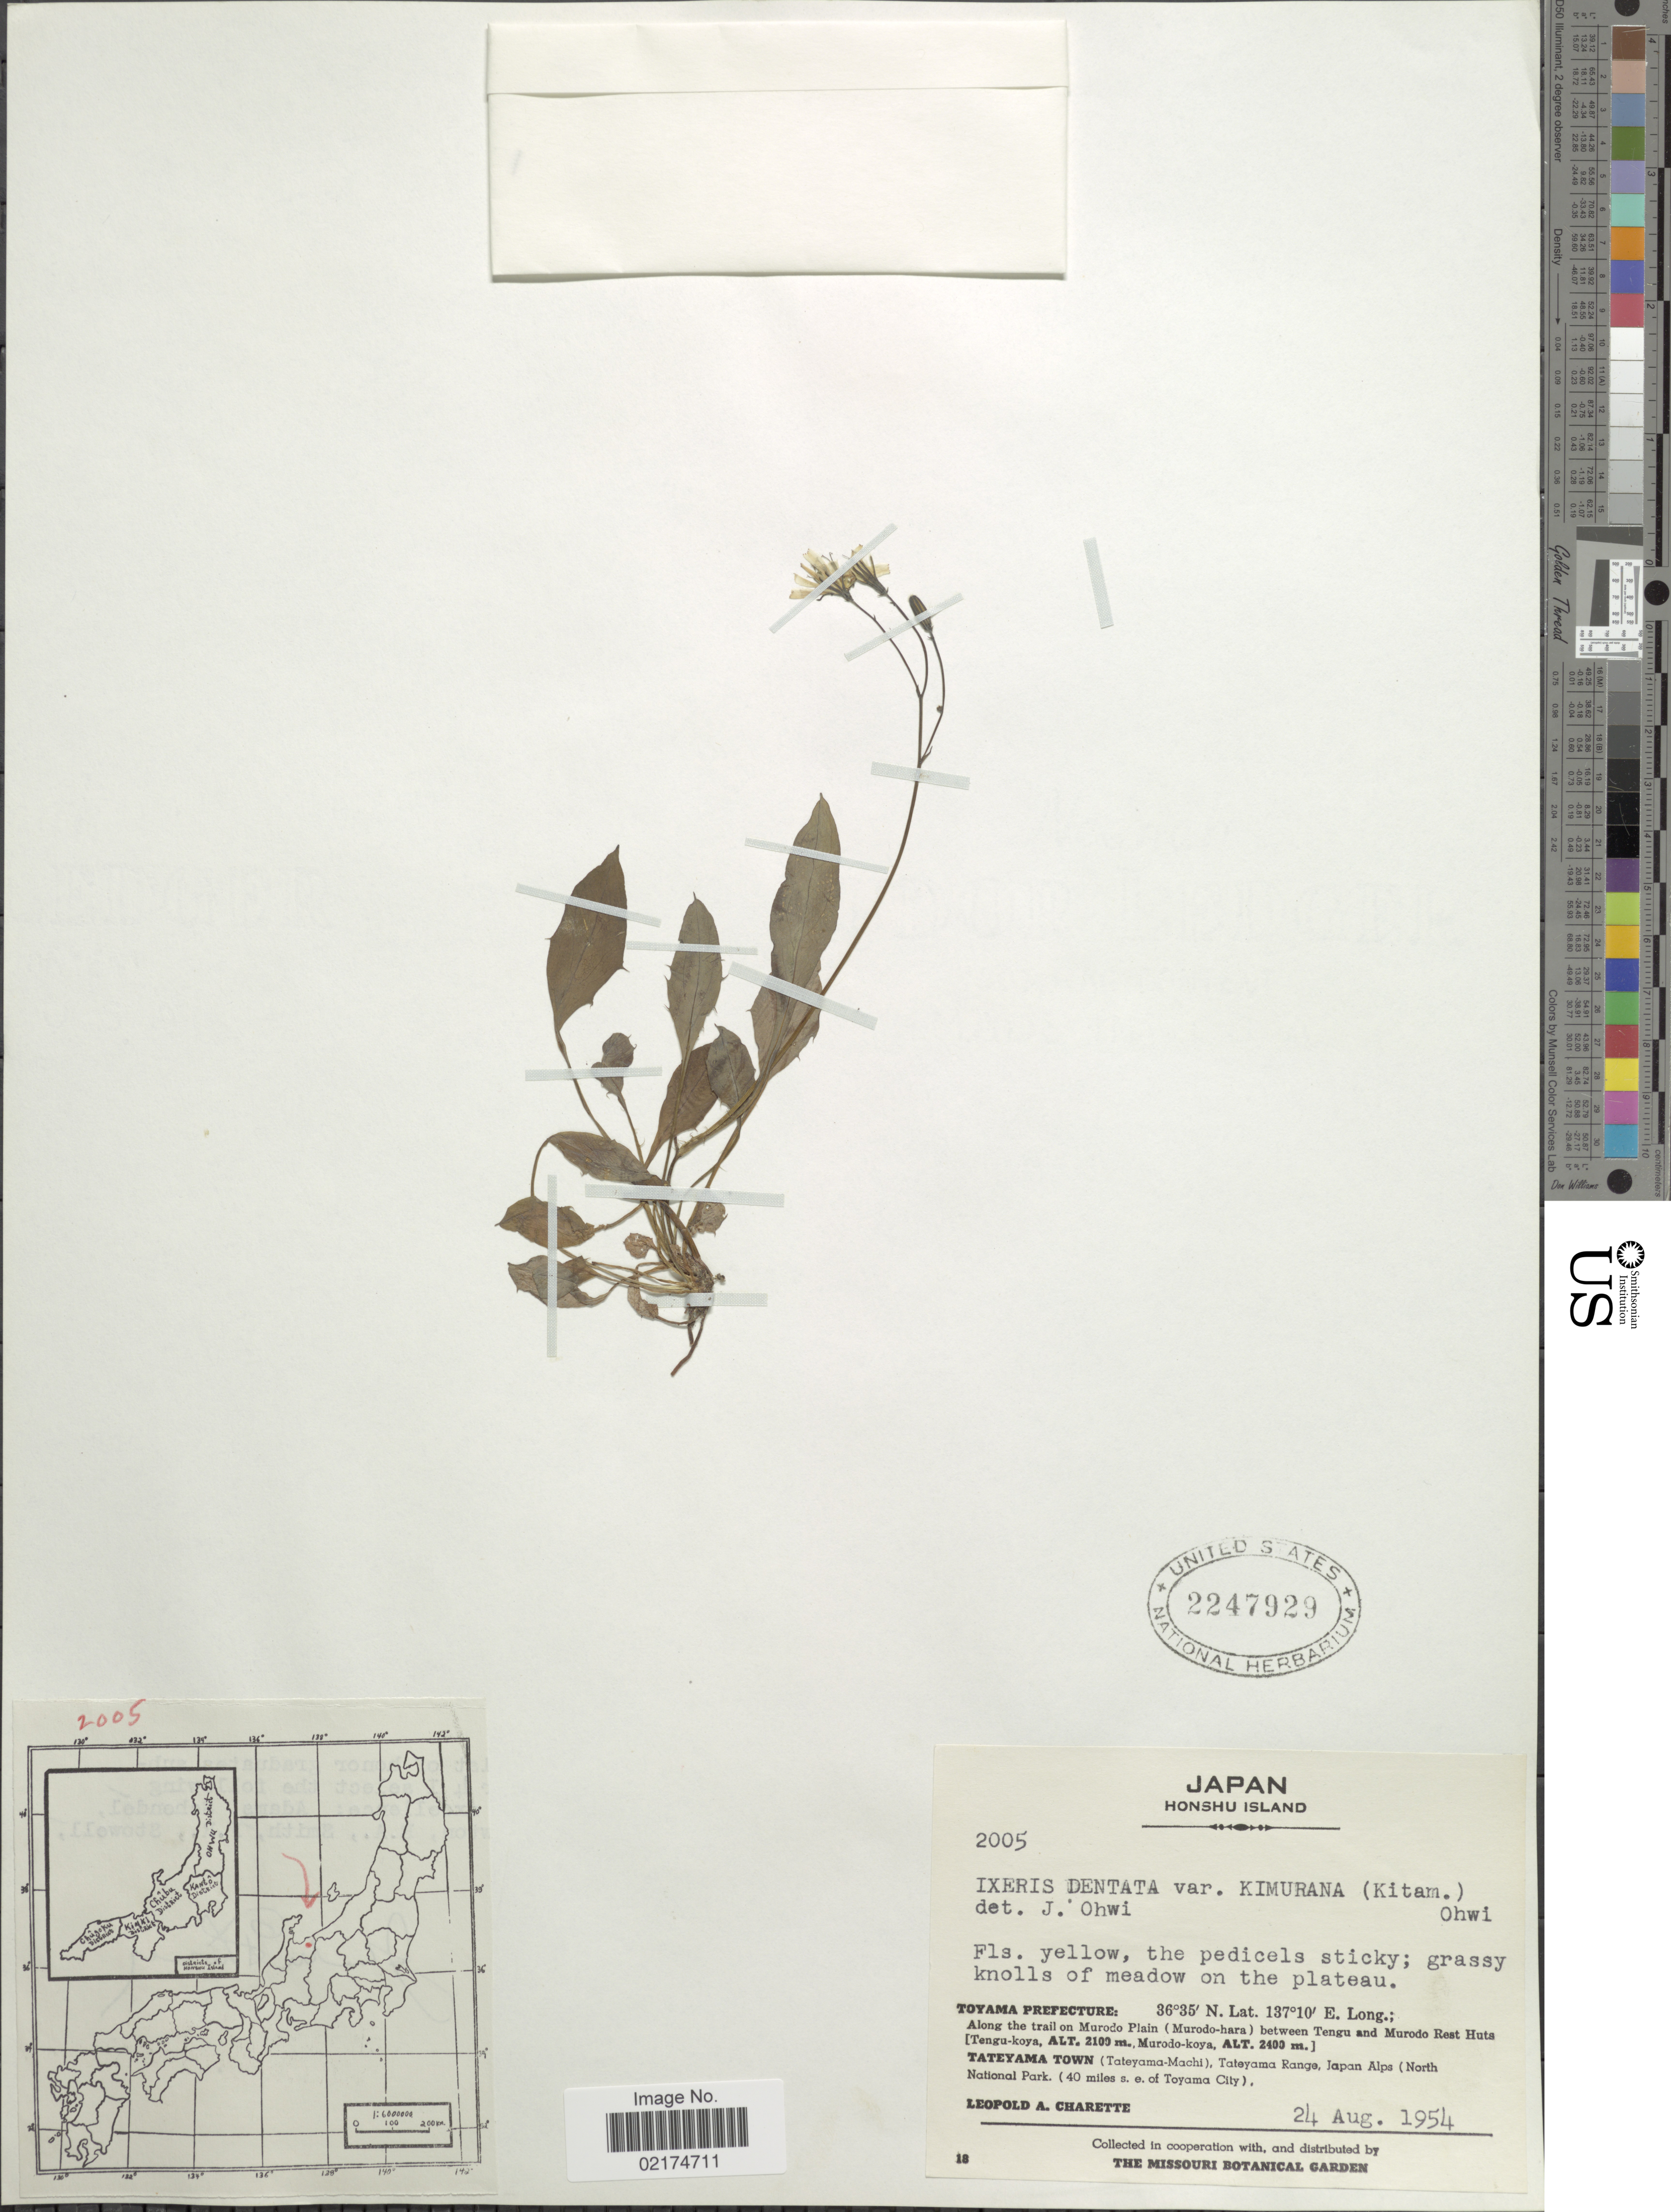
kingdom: Plantae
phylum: Tracheophyta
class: Magnoliopsida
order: Asterales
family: Asteraceae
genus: Ixeridium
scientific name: Ixeridium dentatum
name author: (Thunb.) Tzvelev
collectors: L. A. Charette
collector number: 2005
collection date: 1954-08-24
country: Japan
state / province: Toyama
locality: Honshu Island, Along the trail on Murodo Plain (Murodo-hara) between Tengu and Murodo Rest Huta (Tengu-koya, Murodo-koya) Tateyama Town (Tateyama-Machi), Tateyama Range, Japan Alps (North National Park. (40 miles s.e. of Toyama City)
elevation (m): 2100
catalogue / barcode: US 2247929